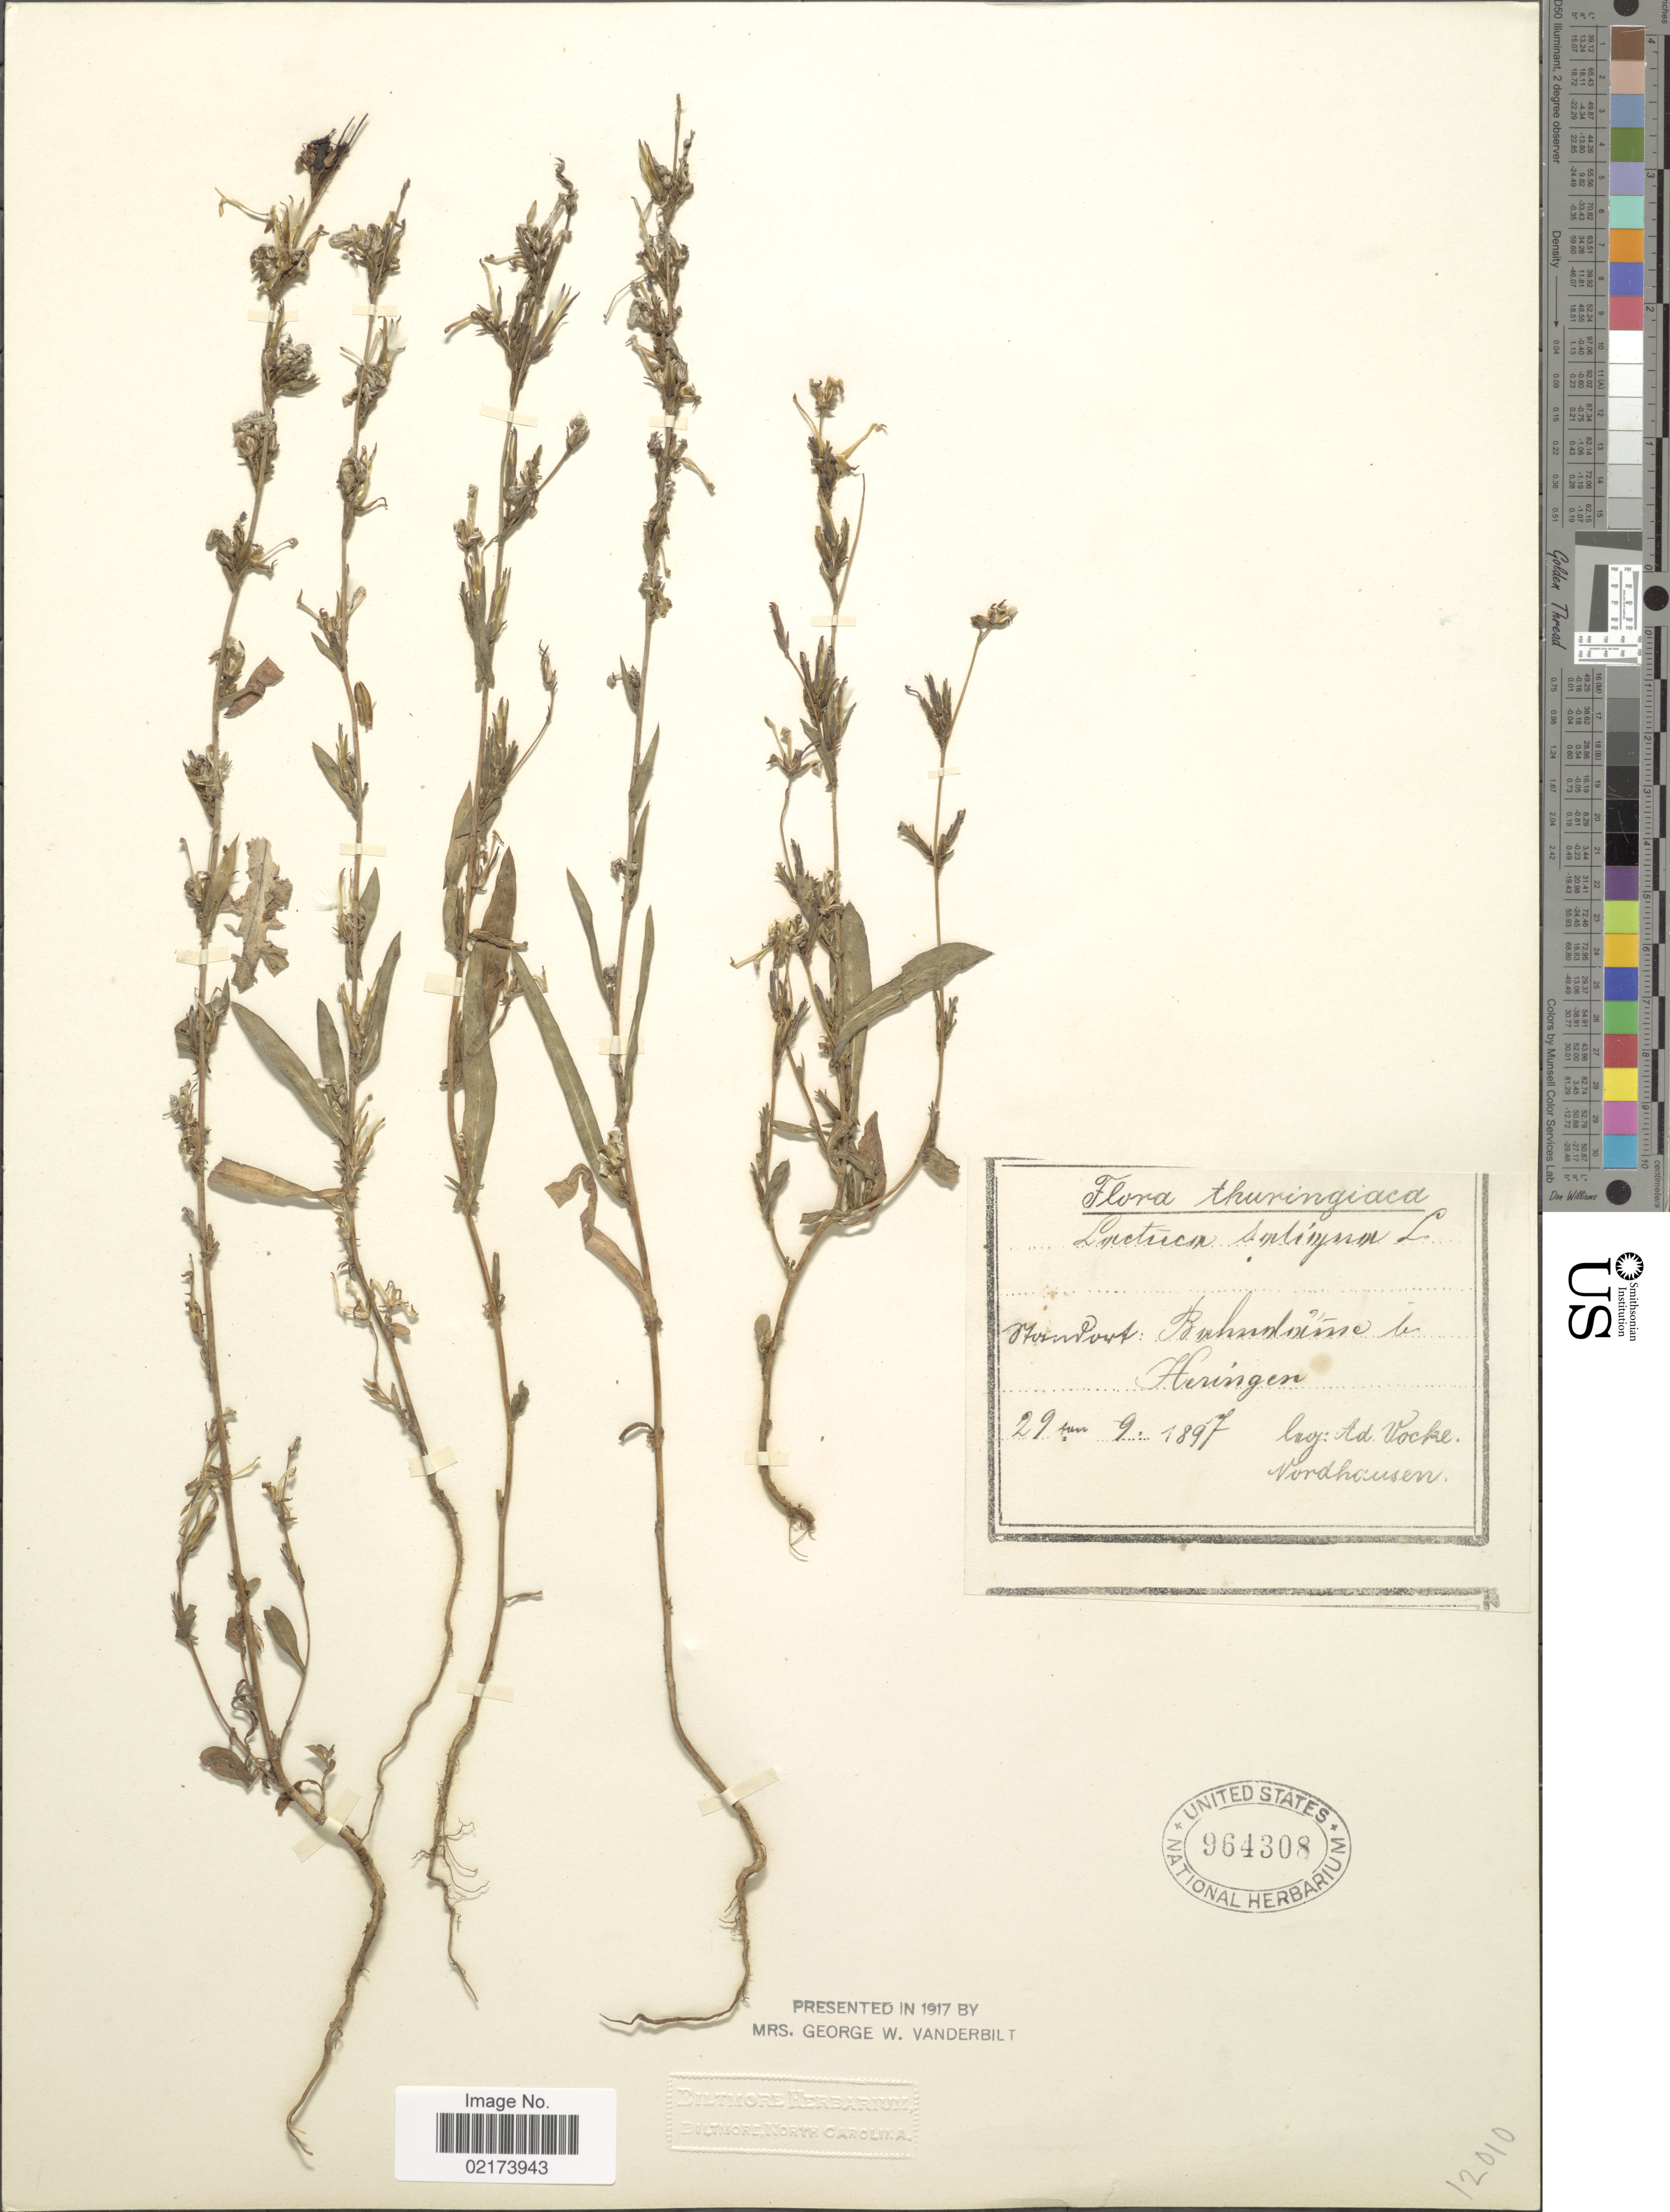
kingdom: Plantae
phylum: Tracheophyta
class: Magnoliopsida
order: Asterales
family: Asteraceae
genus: Lactuca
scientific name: Lactuca sp.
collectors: A. Vocke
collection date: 1897-09-29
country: Germany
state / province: Thuringia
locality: Thuringiaca, Homport, Bahndame les Heringen [interpreted]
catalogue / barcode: US 964308